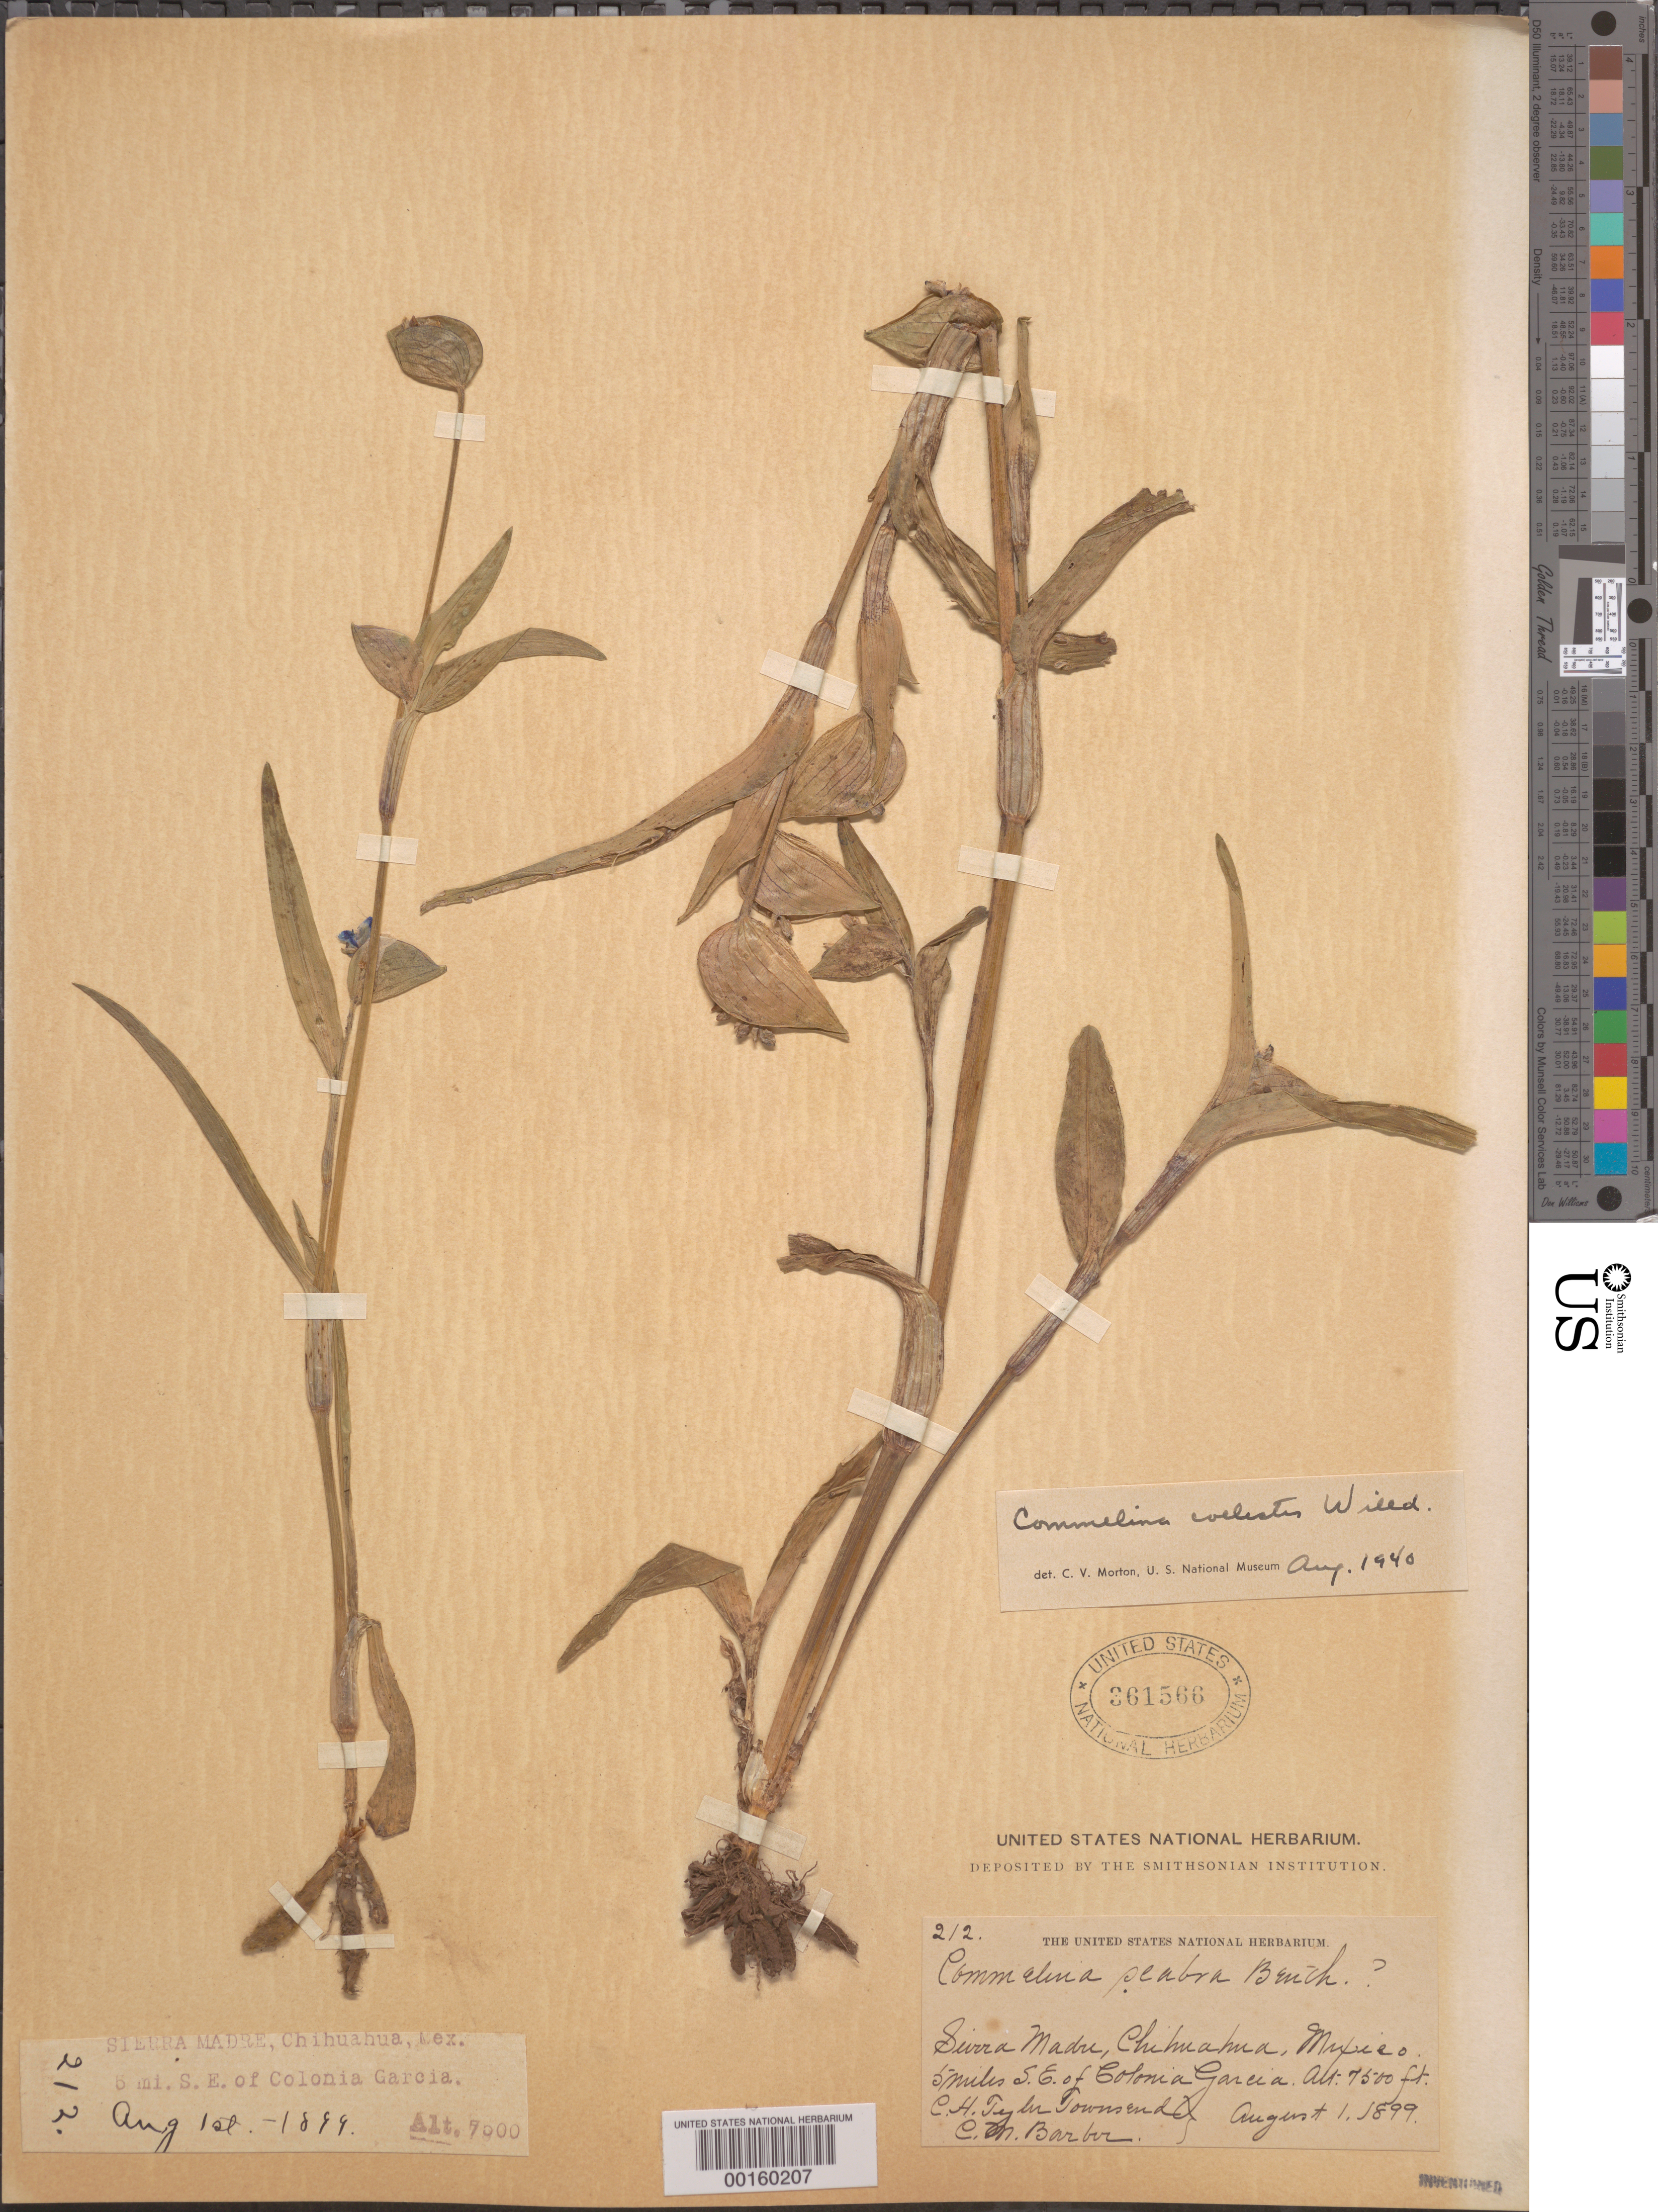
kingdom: Plantae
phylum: Tracheophyta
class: Liliopsida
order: Commelinales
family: Commelinaceae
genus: Commelina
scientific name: Commelina coelestis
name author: Willd.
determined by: Morton, C. V.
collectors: C. Barber & C. H. T. Townsend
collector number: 212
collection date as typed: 01 Aug 1899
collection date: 1899-08-01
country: Mexico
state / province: Chihuahua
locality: Sierra Madres, 5 mi. SE of Colonia Garcia.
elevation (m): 2288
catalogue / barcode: US 361566